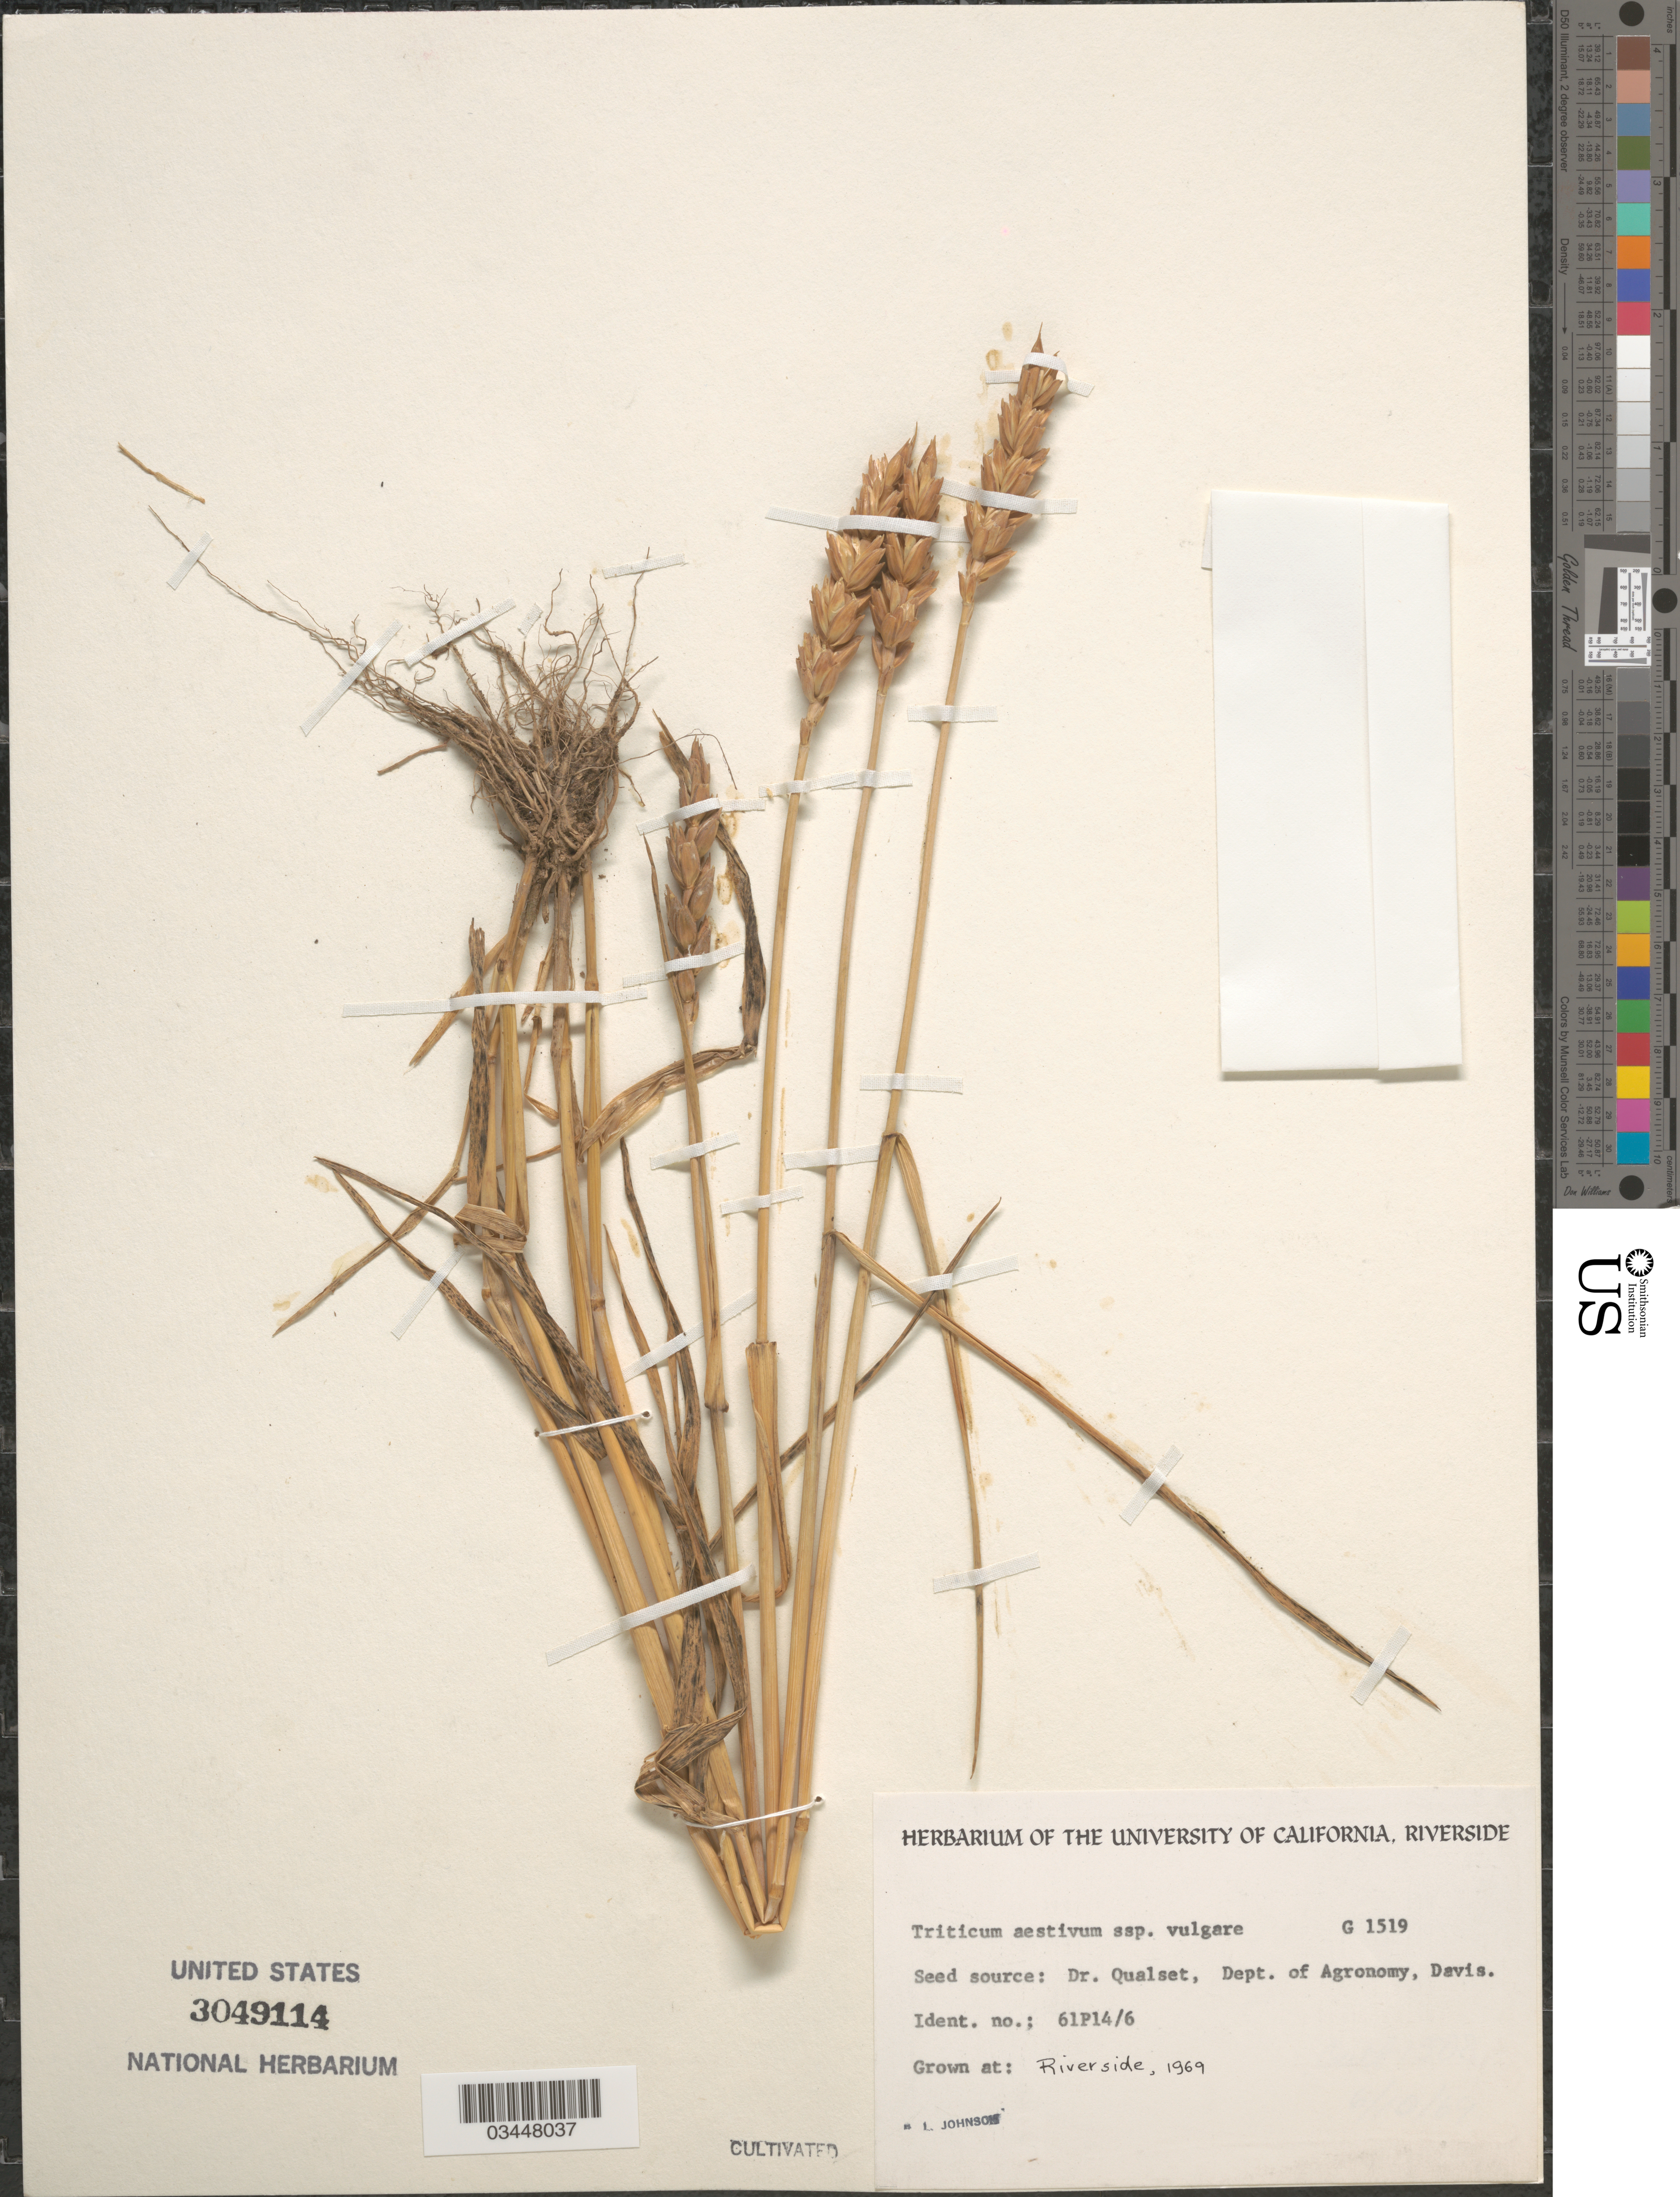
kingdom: Plantae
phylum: Tracheophyta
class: Liliopsida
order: Poales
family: Poaceae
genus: Triticum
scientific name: Triticum aestivum subsp. vulgare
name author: (Vill.) Thell.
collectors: B. Johnson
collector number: G1519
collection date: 1969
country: United States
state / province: California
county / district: Riverside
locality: Riverside.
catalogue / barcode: US 3049114